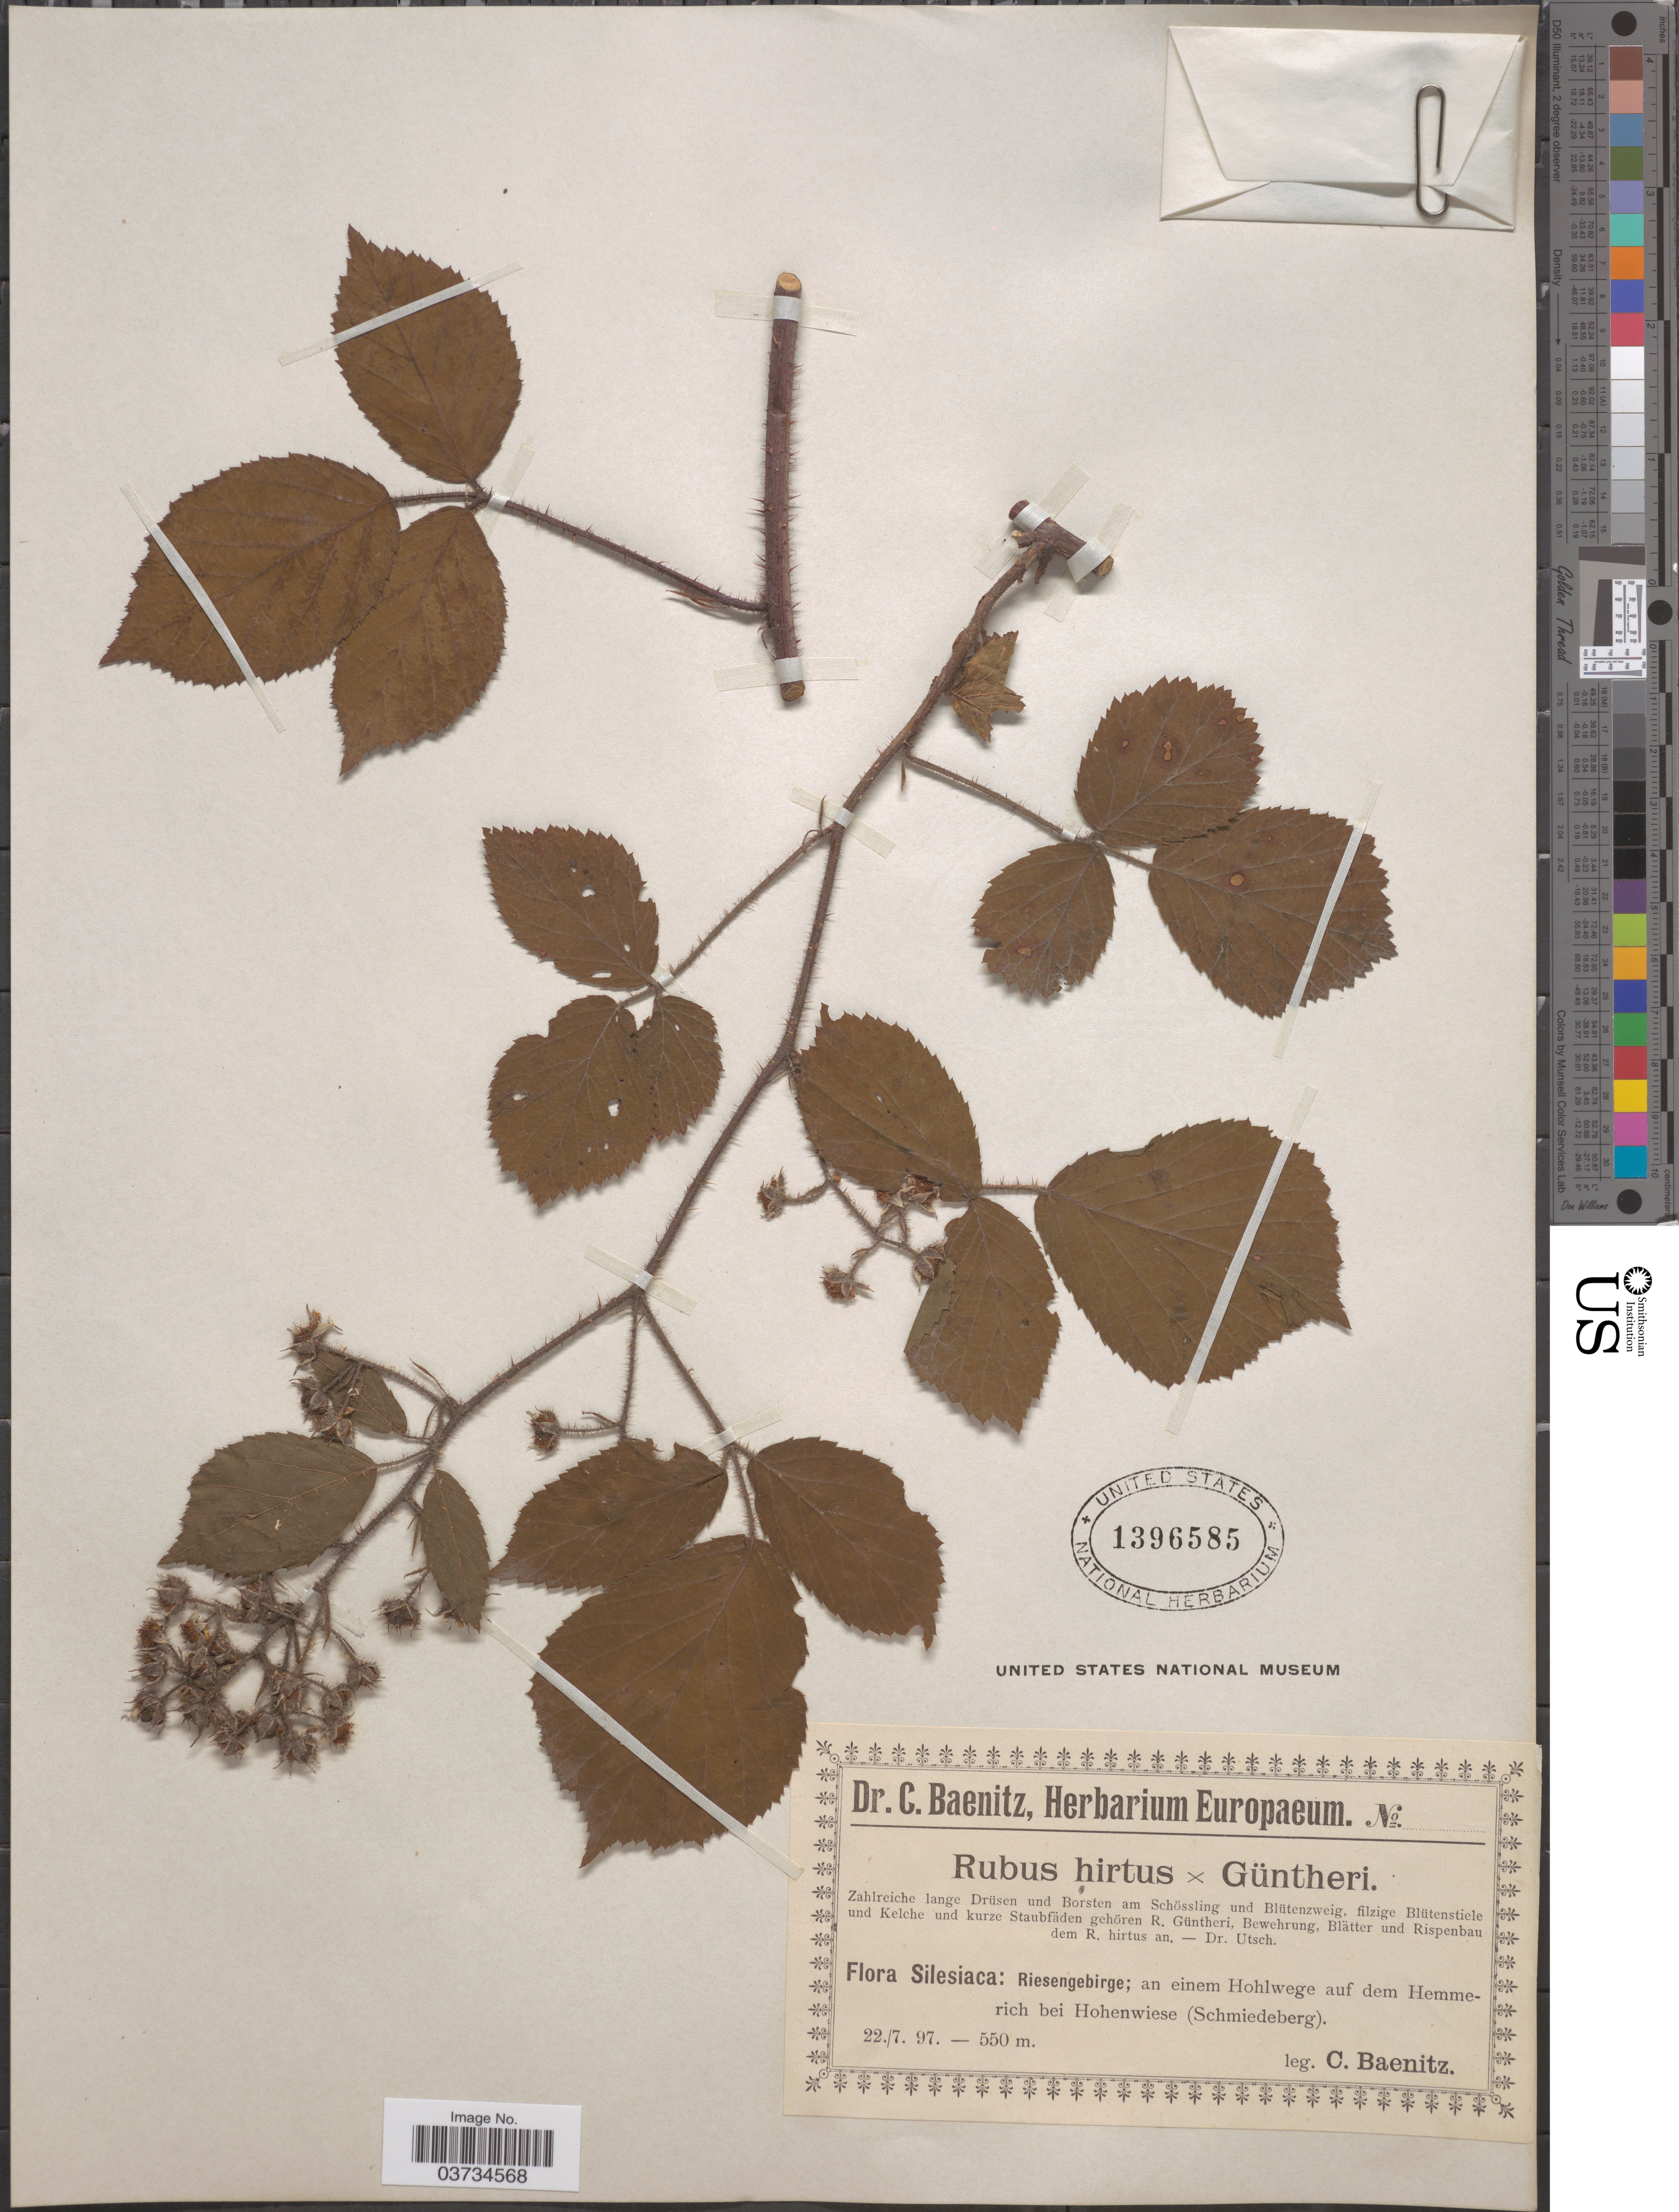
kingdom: Plantae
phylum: Tracheophyta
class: Magnoliopsida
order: Rosales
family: Rosaceae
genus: Rubus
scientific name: Rubus hirtus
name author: Waldst. & Kit.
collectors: C. G. Baenitz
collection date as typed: Transcribed d/m/y: 22/7/97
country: Poland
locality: Silesiaca: Riesengebirge; an einem Hohlwege auf dem Hemmerich bei Hohenwiese (Schmiedeberg).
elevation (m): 550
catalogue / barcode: US 1396585